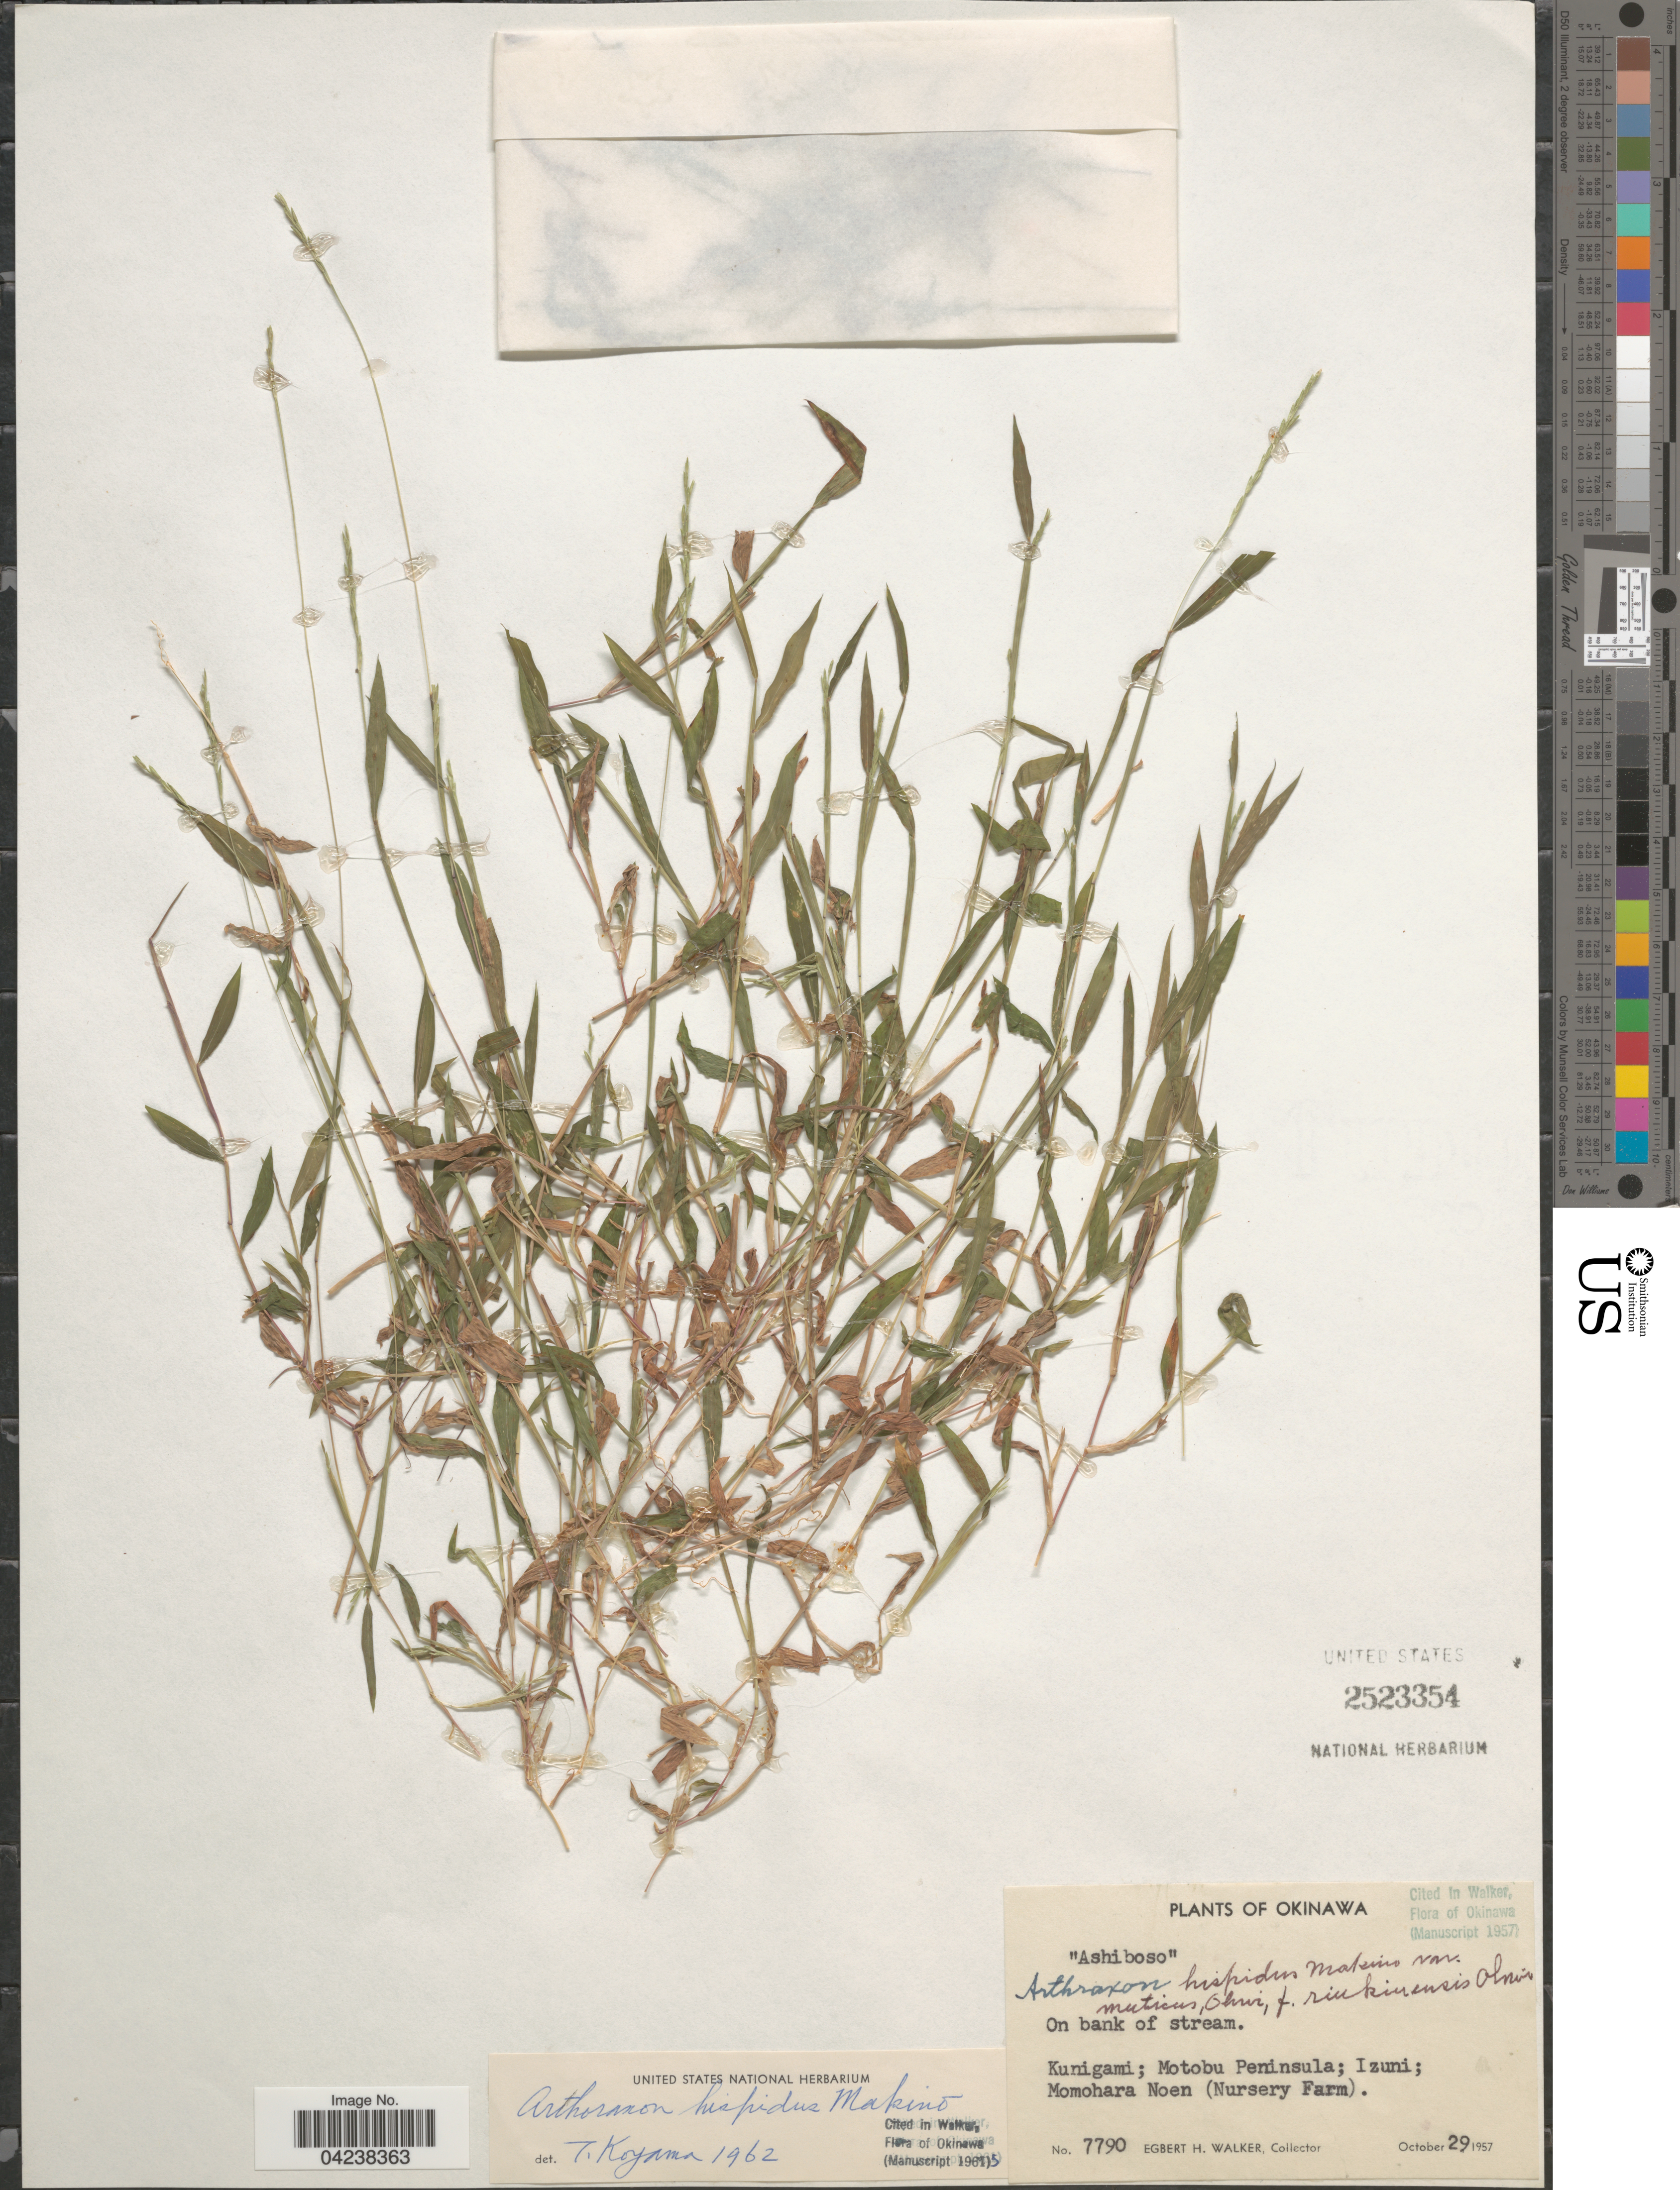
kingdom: Plantae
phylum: Tracheophyta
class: Liliopsida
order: Poales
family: Poaceae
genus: Arthraxon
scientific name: Arthraxon hispidus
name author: (Thunb.) Makino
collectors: E. H. Walker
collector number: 7790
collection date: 1957-10-29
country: Japan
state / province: Okinawa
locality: Kunigami; Motobu Peninsula; Izuni; Momohara Noen (Nursery Farm).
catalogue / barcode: US 2523354